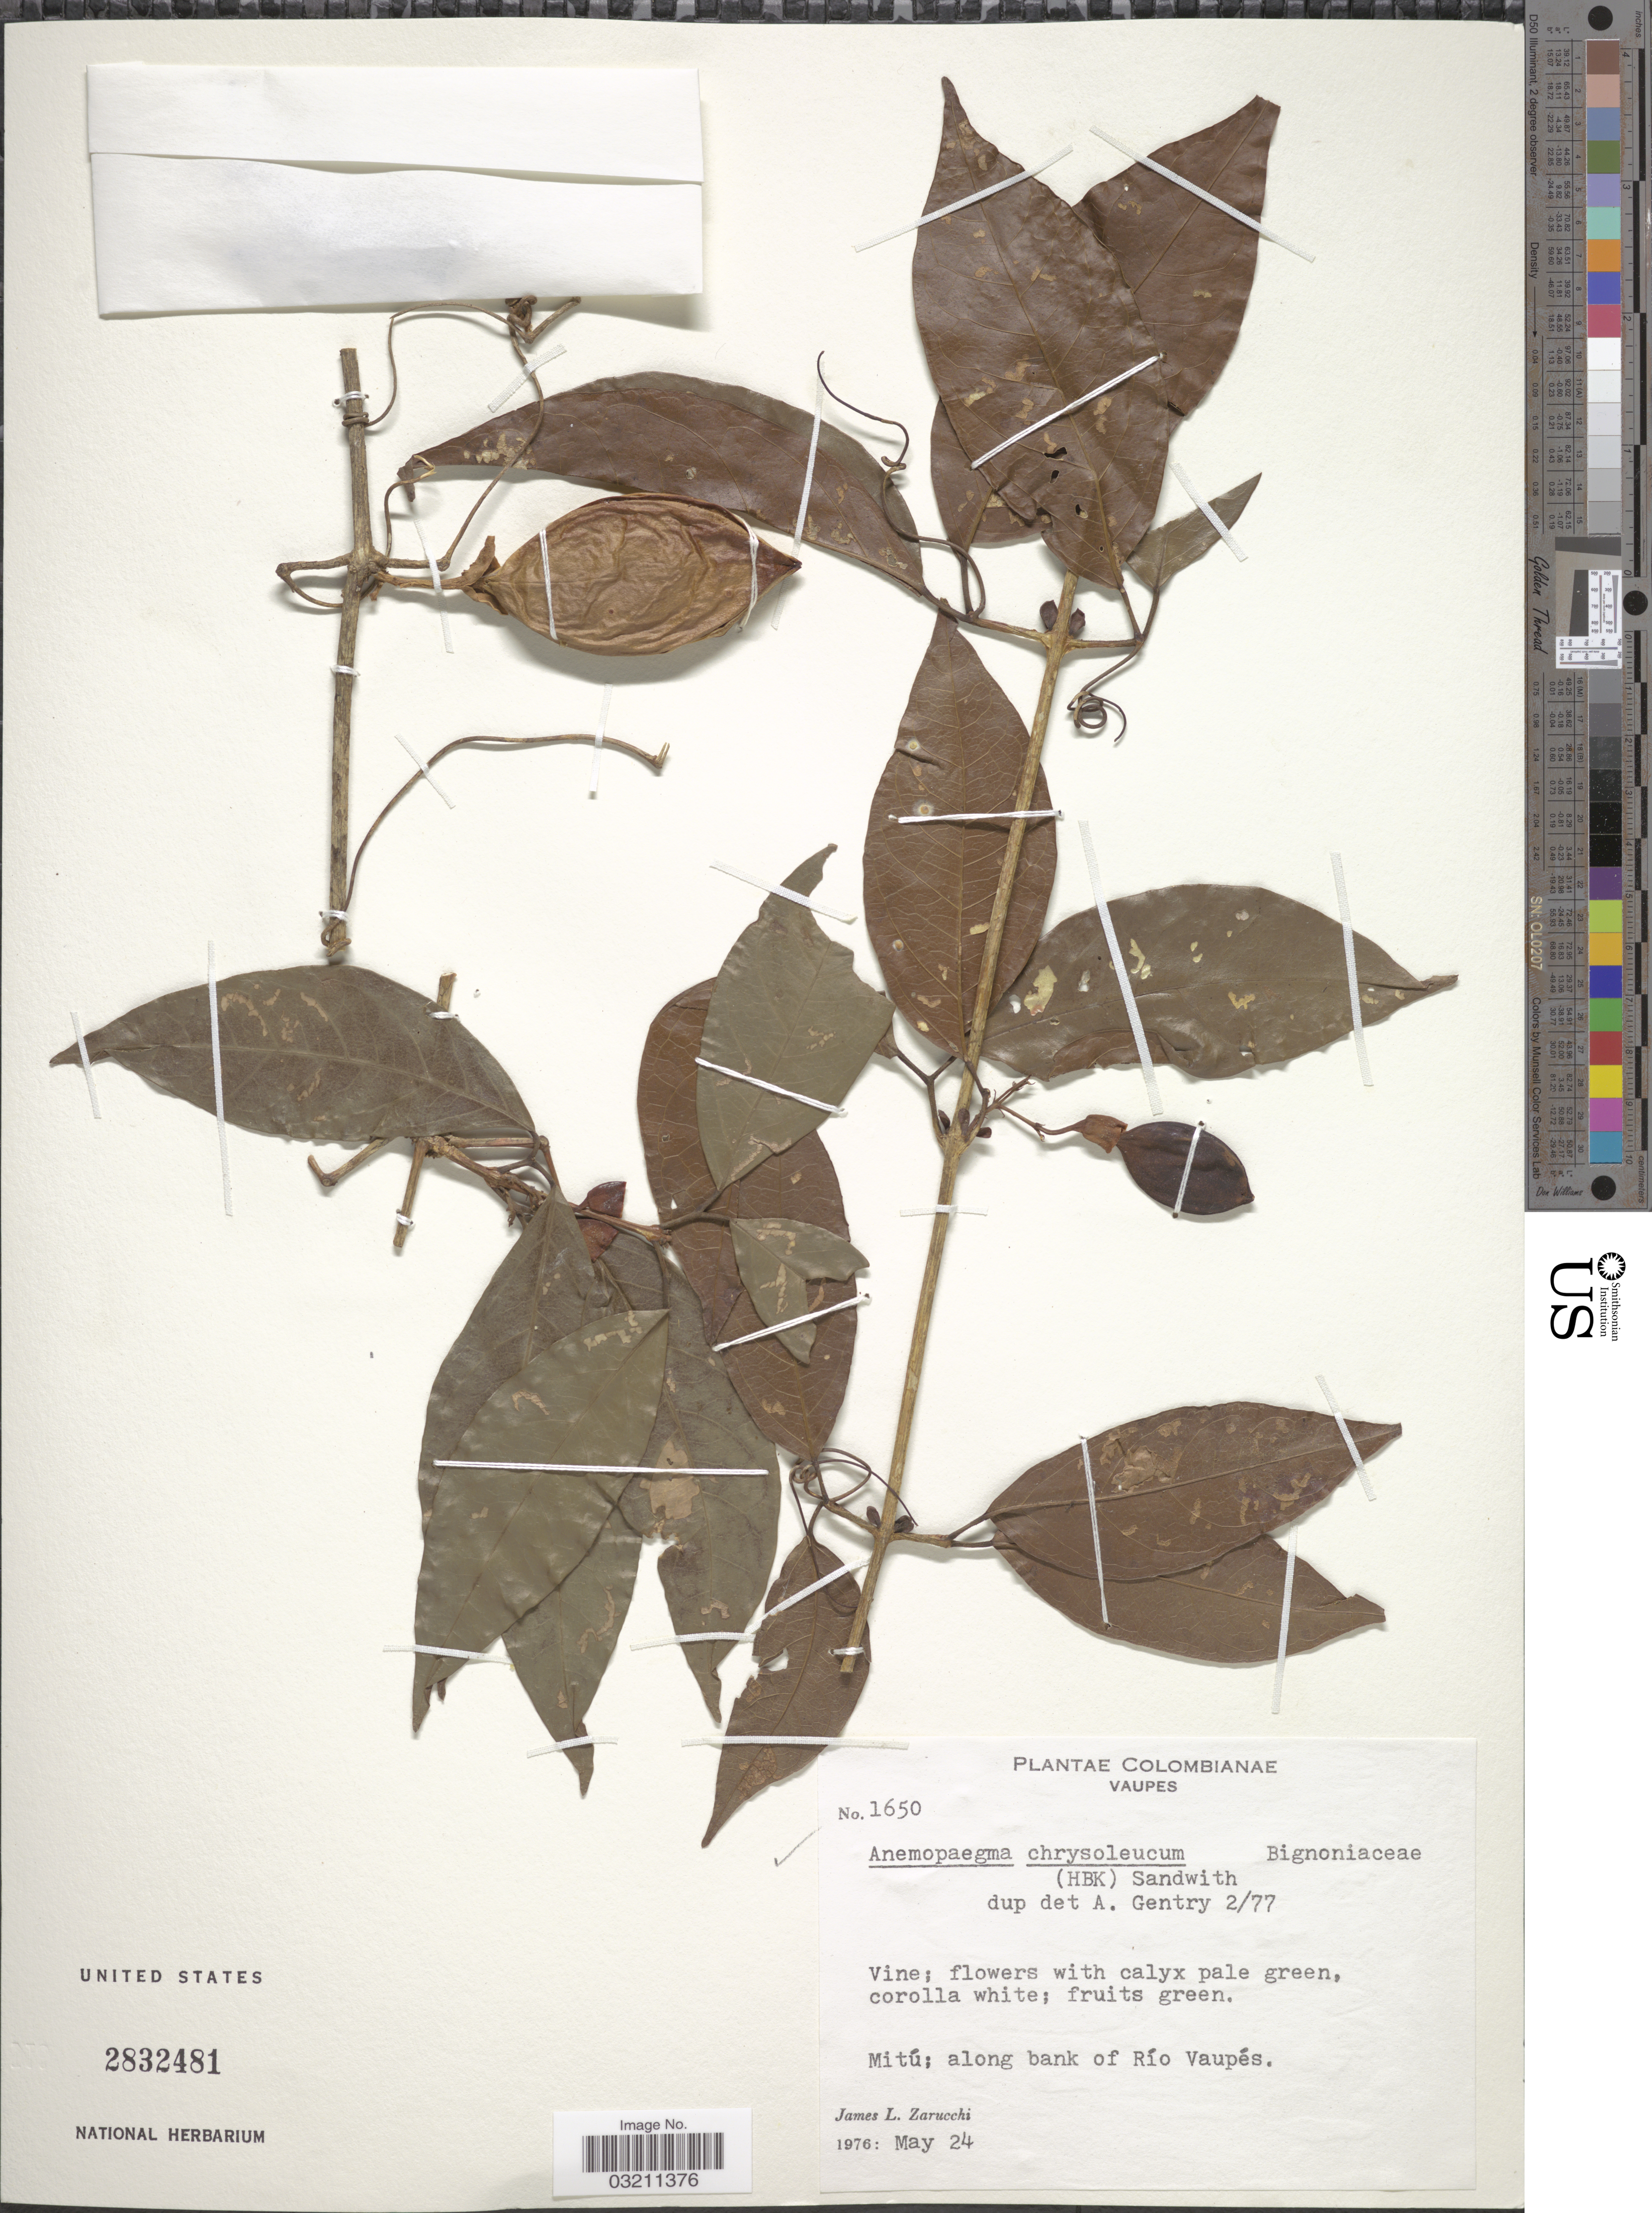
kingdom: Plantae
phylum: Tracheophyta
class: Magnoliopsida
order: Lamiales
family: Bignoniaceae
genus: Anemopaegma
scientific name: Anemopaegma chrysoleucum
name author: (Kunth) Sandwith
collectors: J. L. Zarucchi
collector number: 1650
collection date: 1976-05-24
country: Colombia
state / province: Vaupés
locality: Mitú; along bank of Río Vaupés.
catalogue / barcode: US 2832481